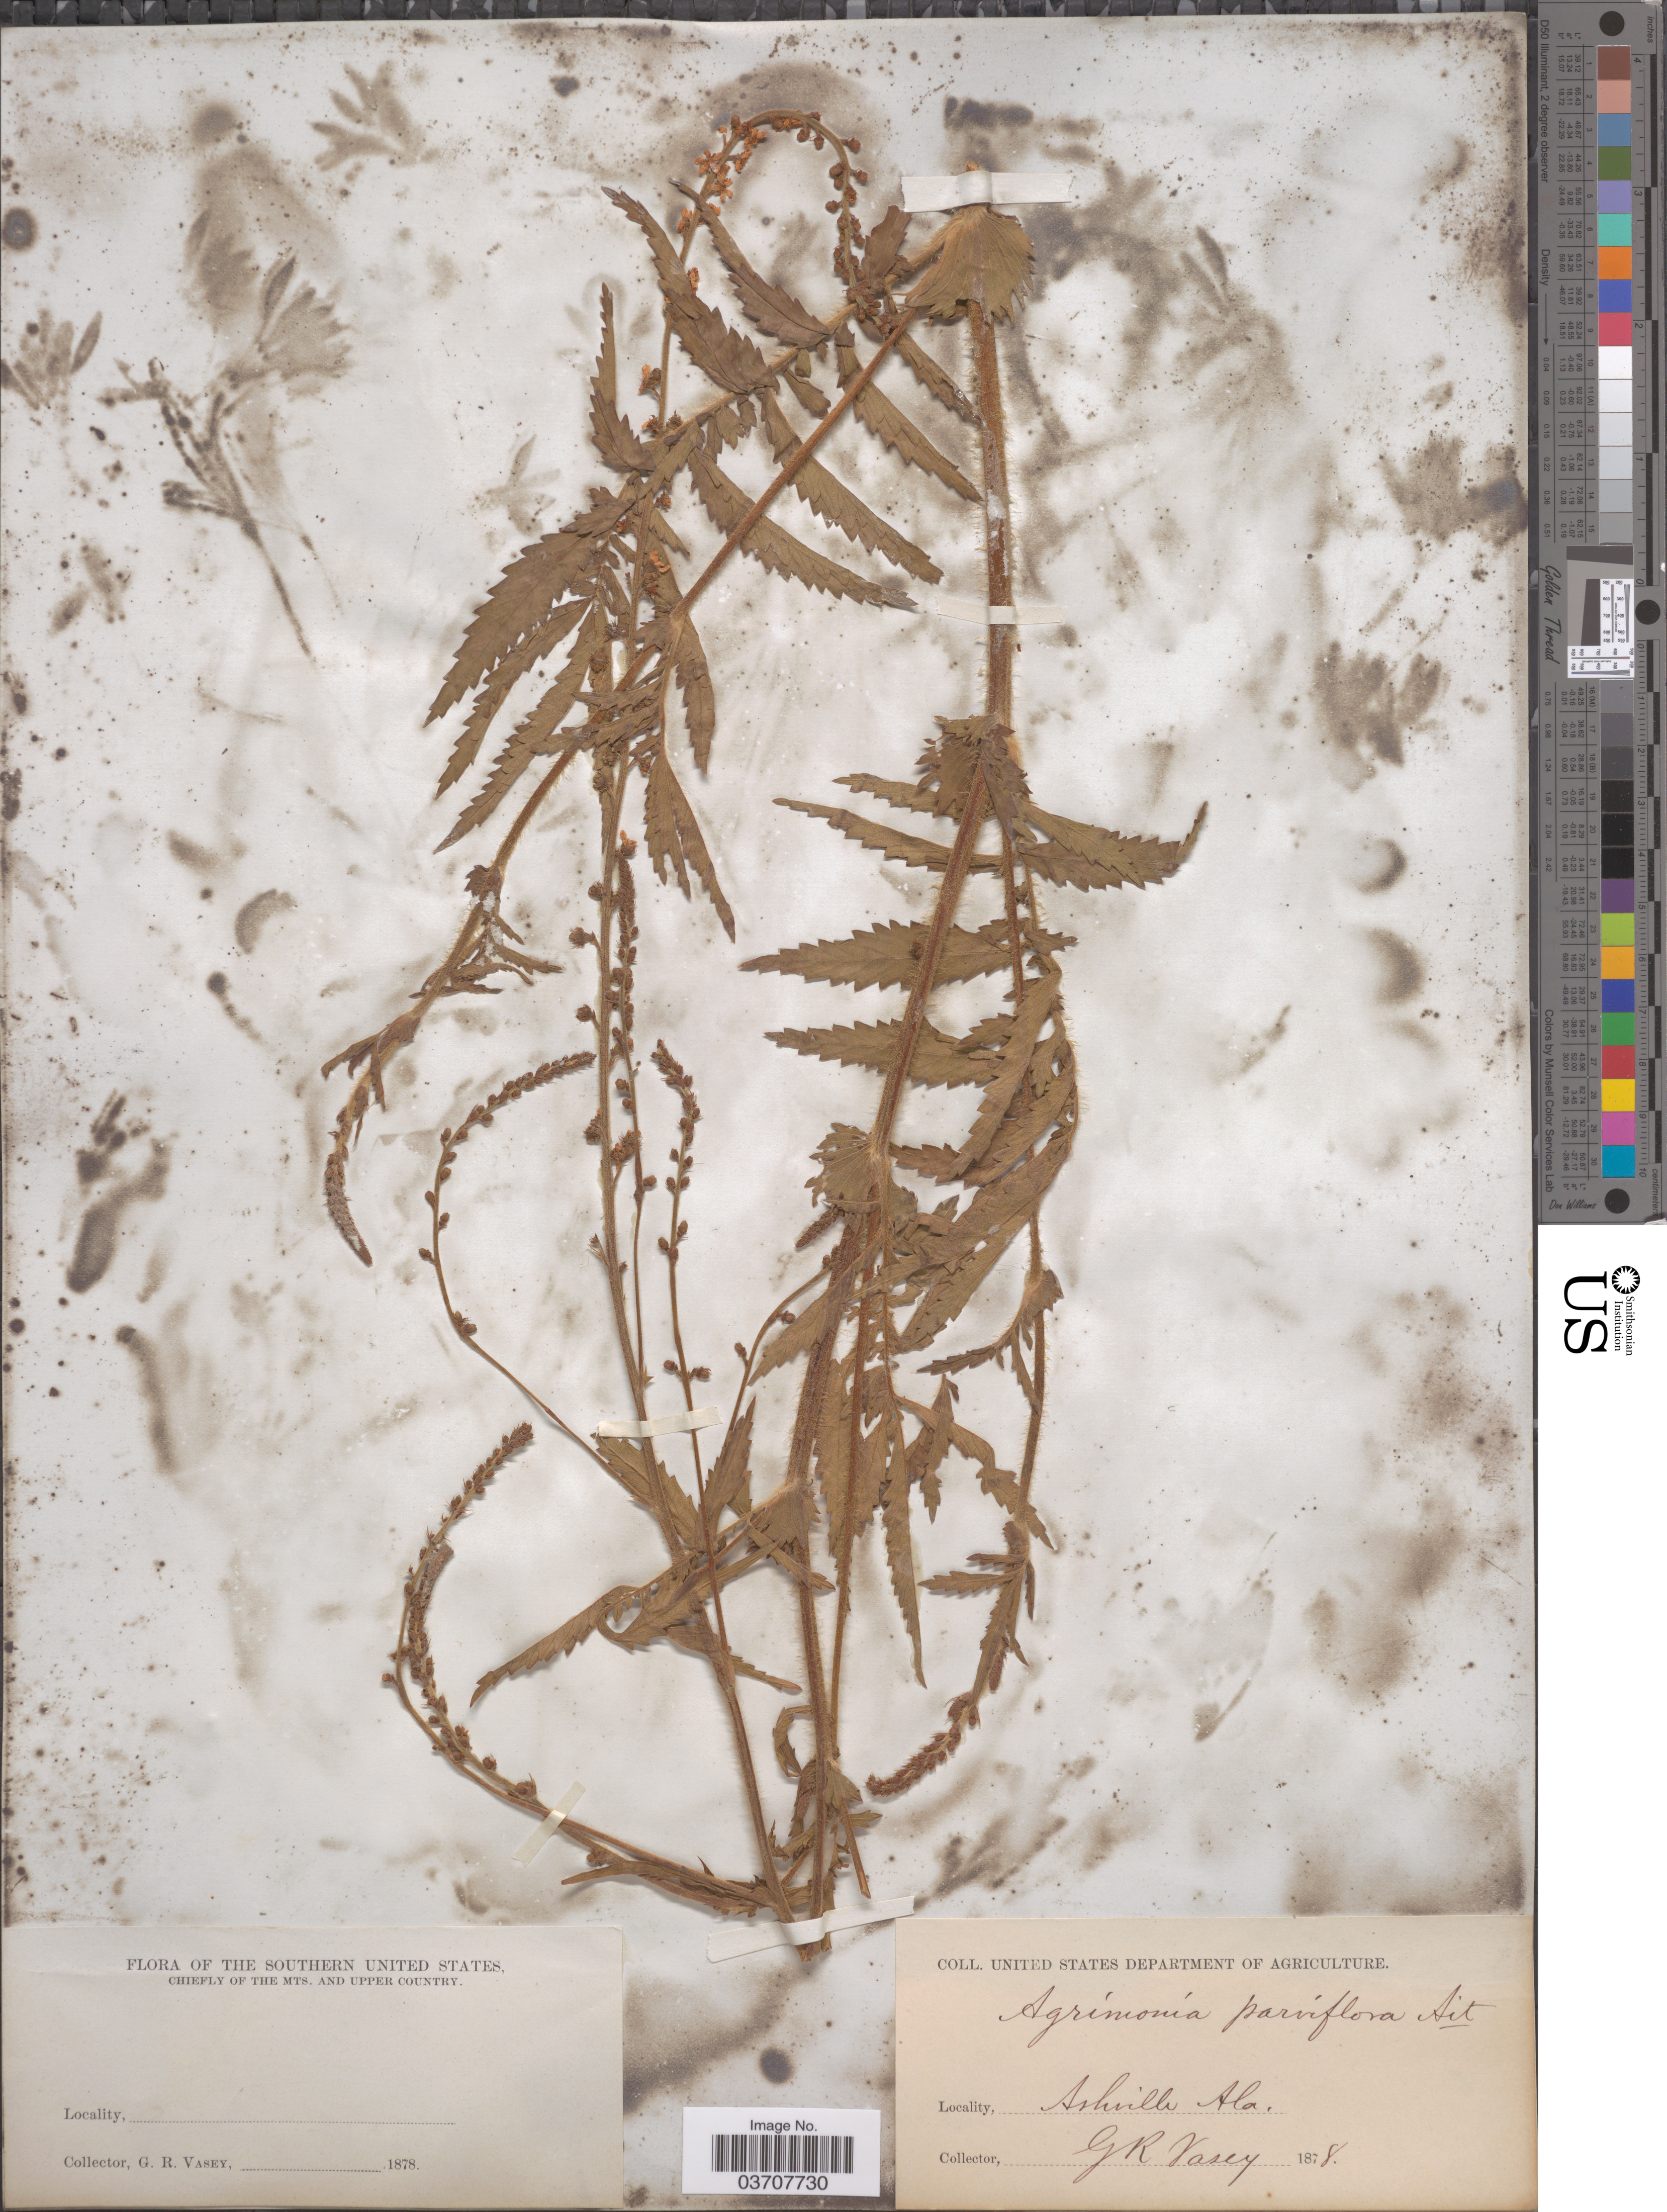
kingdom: Plantae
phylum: Tracheophyta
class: Magnoliopsida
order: Rosales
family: Rosaceae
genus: Agrimonia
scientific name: Agrimonia parviflora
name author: Aiton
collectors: G. R. Vasey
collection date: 1878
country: United States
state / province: Alabama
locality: The Southern United States, Chiefly of The Mts. and Upper Country. Ashville.